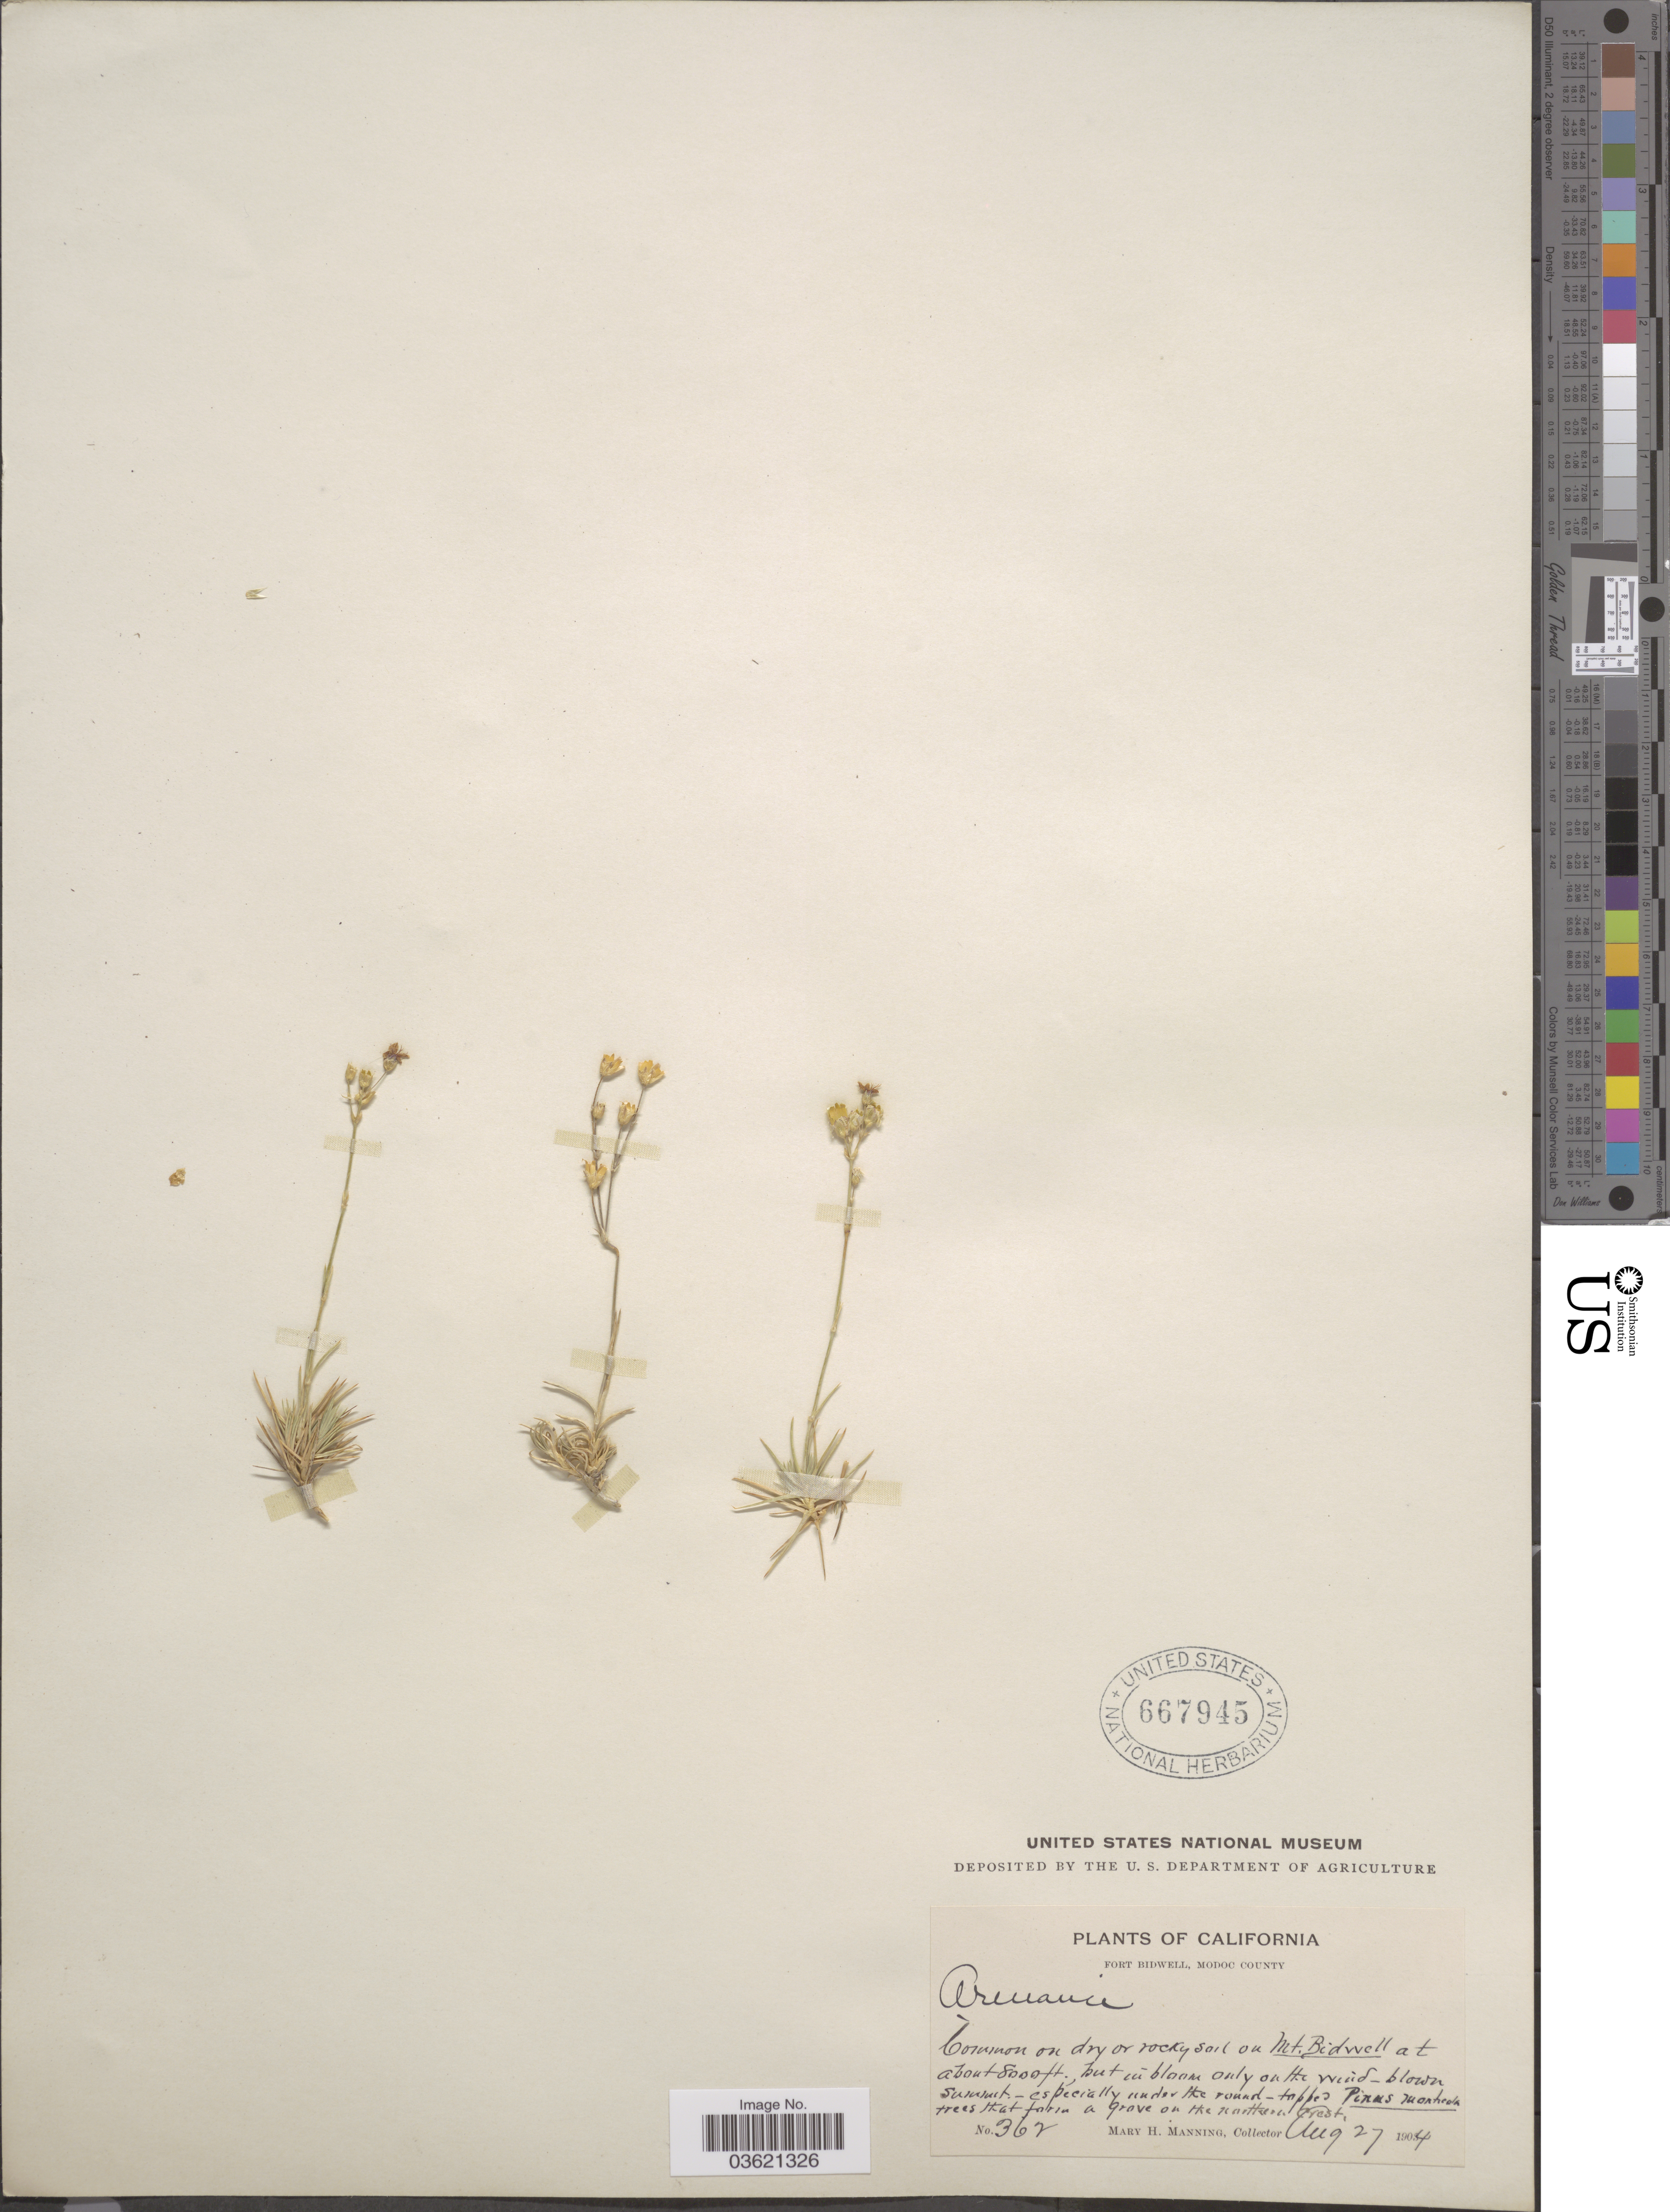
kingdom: Plantae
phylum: Tracheophyta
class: Magnoliopsida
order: Caryophyllales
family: Caryophyllaceae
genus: Arenaria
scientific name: Arenaria sp.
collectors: M. Manning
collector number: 362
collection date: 1904-08-27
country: United States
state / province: California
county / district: Modoc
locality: Fort Bidwell, Modoc County. Mt. Bidwell.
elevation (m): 2438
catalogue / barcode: US 667945